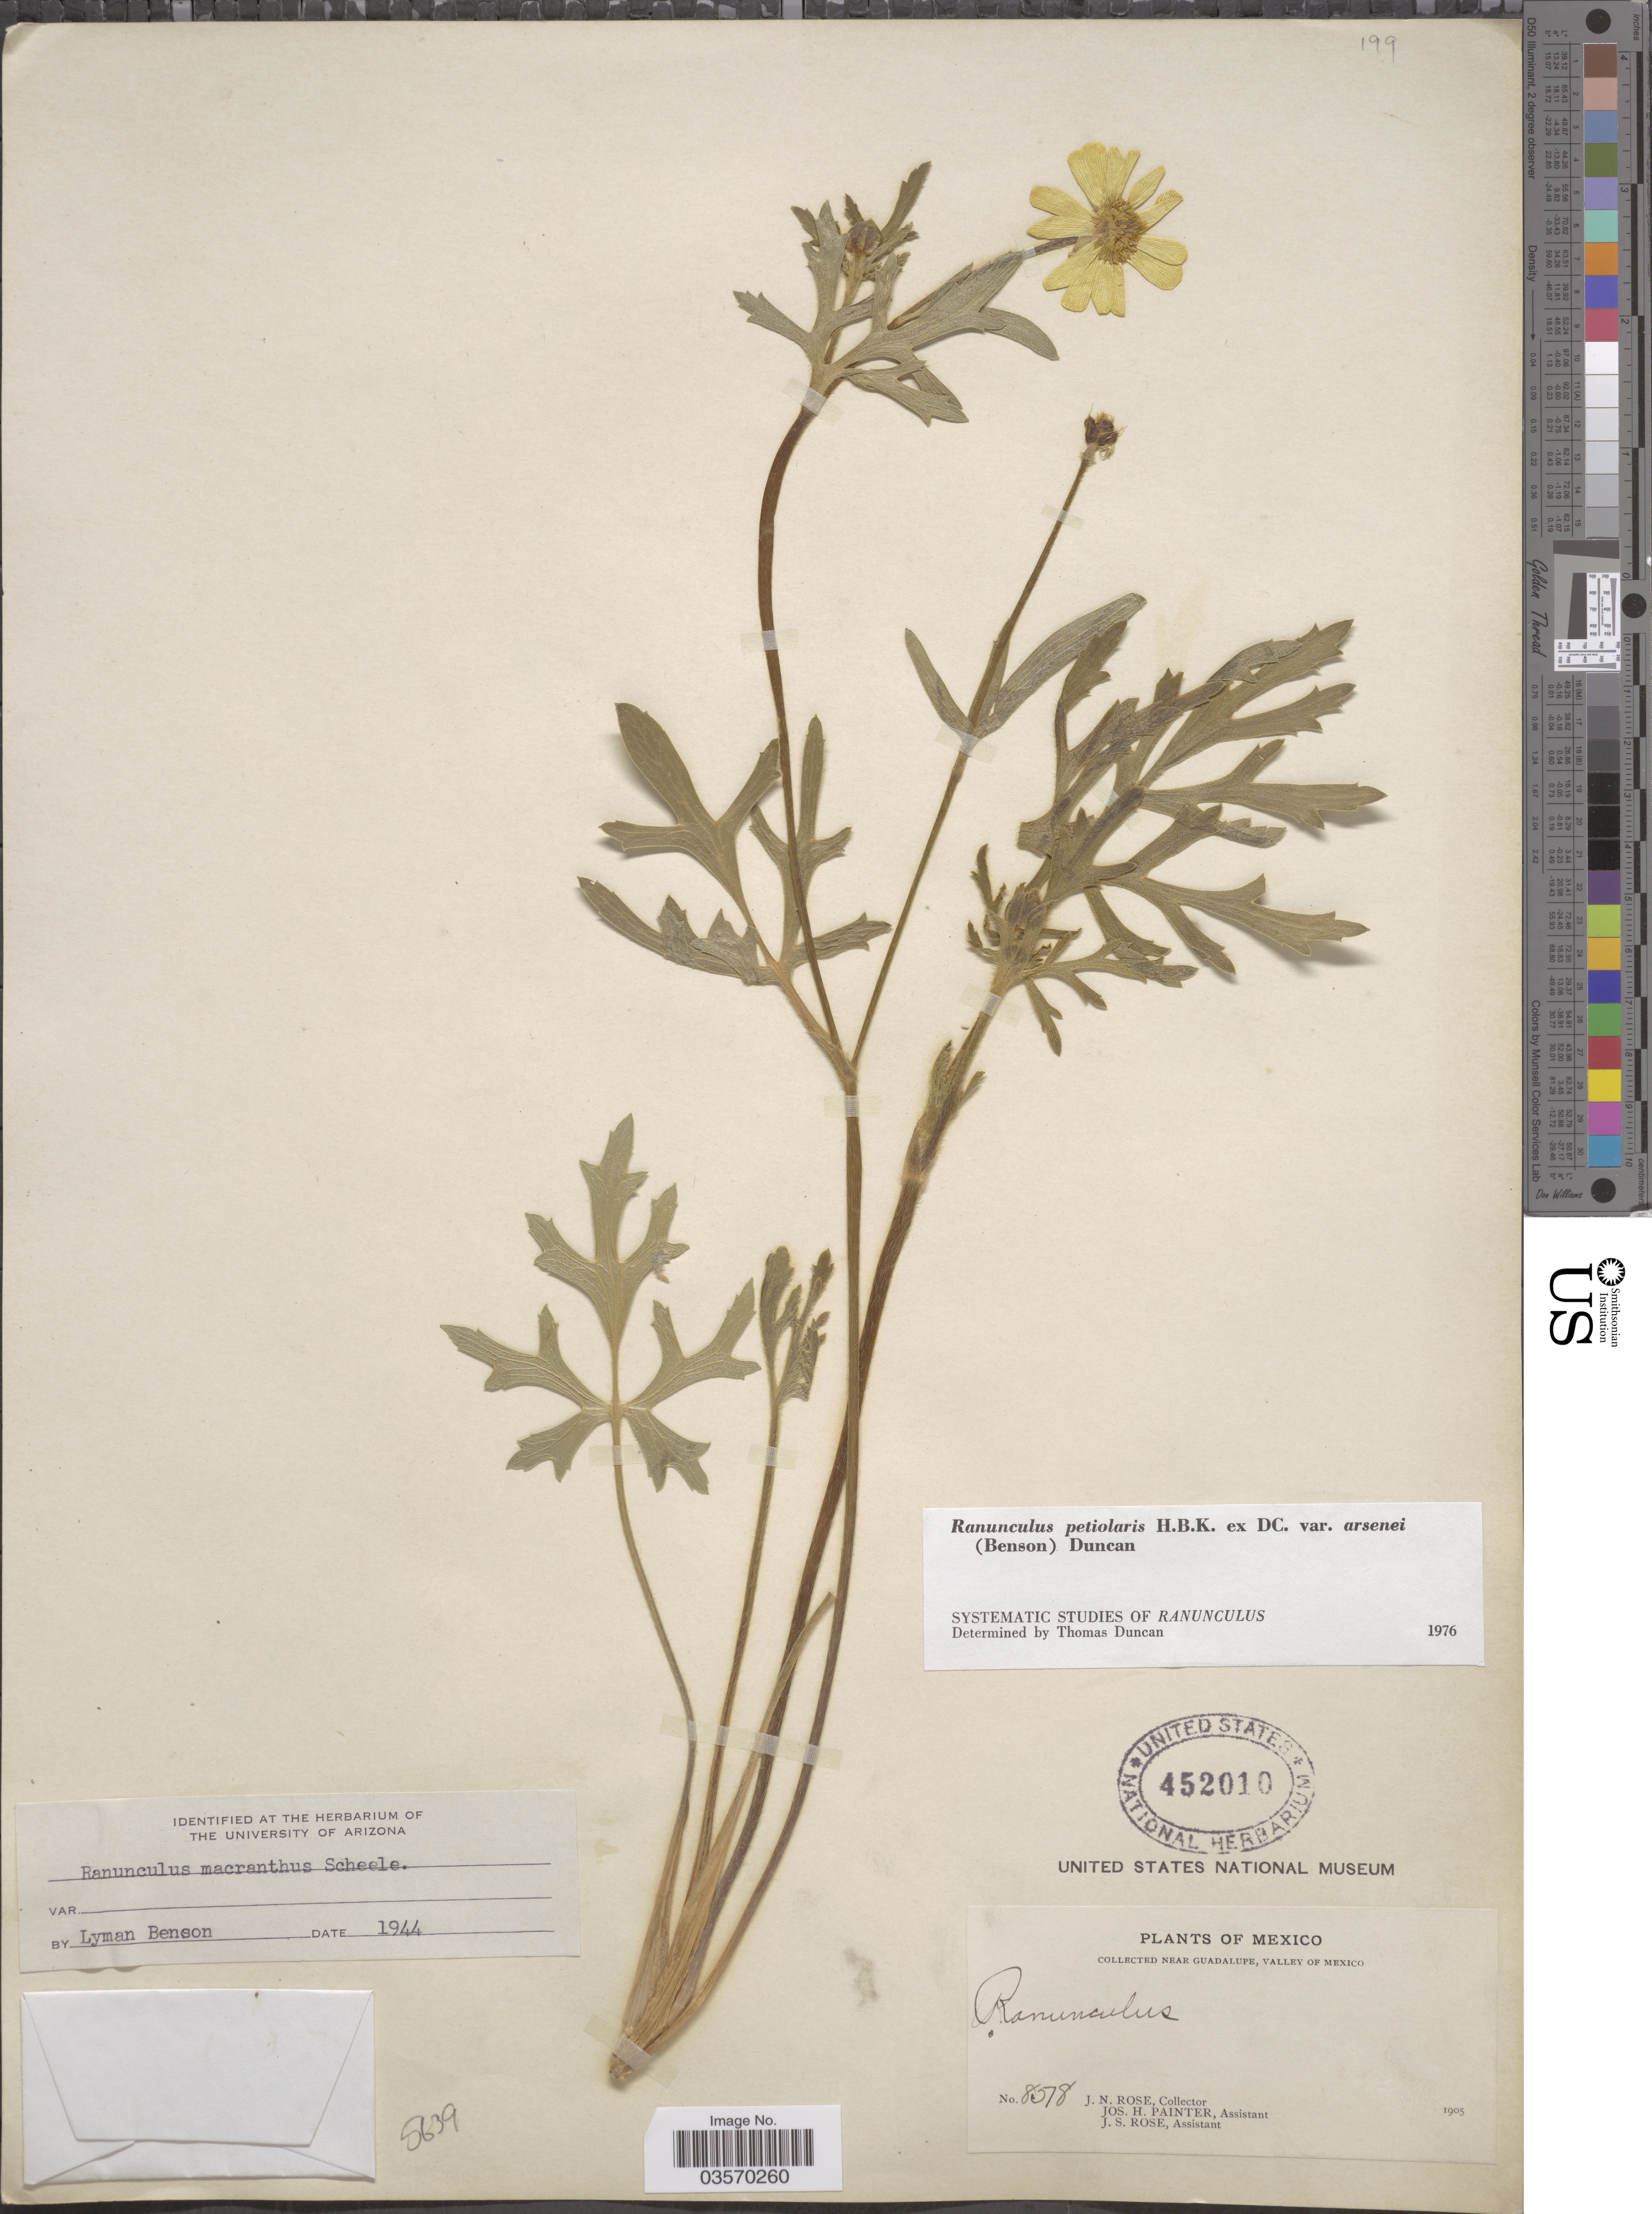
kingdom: Plantae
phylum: Tracheophyta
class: Magnoliopsida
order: Ranunculales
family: Ranunculaceae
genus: Ranunculus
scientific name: Ranunculus petiolaris var. arsenei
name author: (L.D. Benson) Duncan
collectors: J. N. Rose, J. H. Painter & J. S. Rose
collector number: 8578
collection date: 1905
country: Mexico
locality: Near Guadalupe, Valley of Mexico.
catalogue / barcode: US 452010